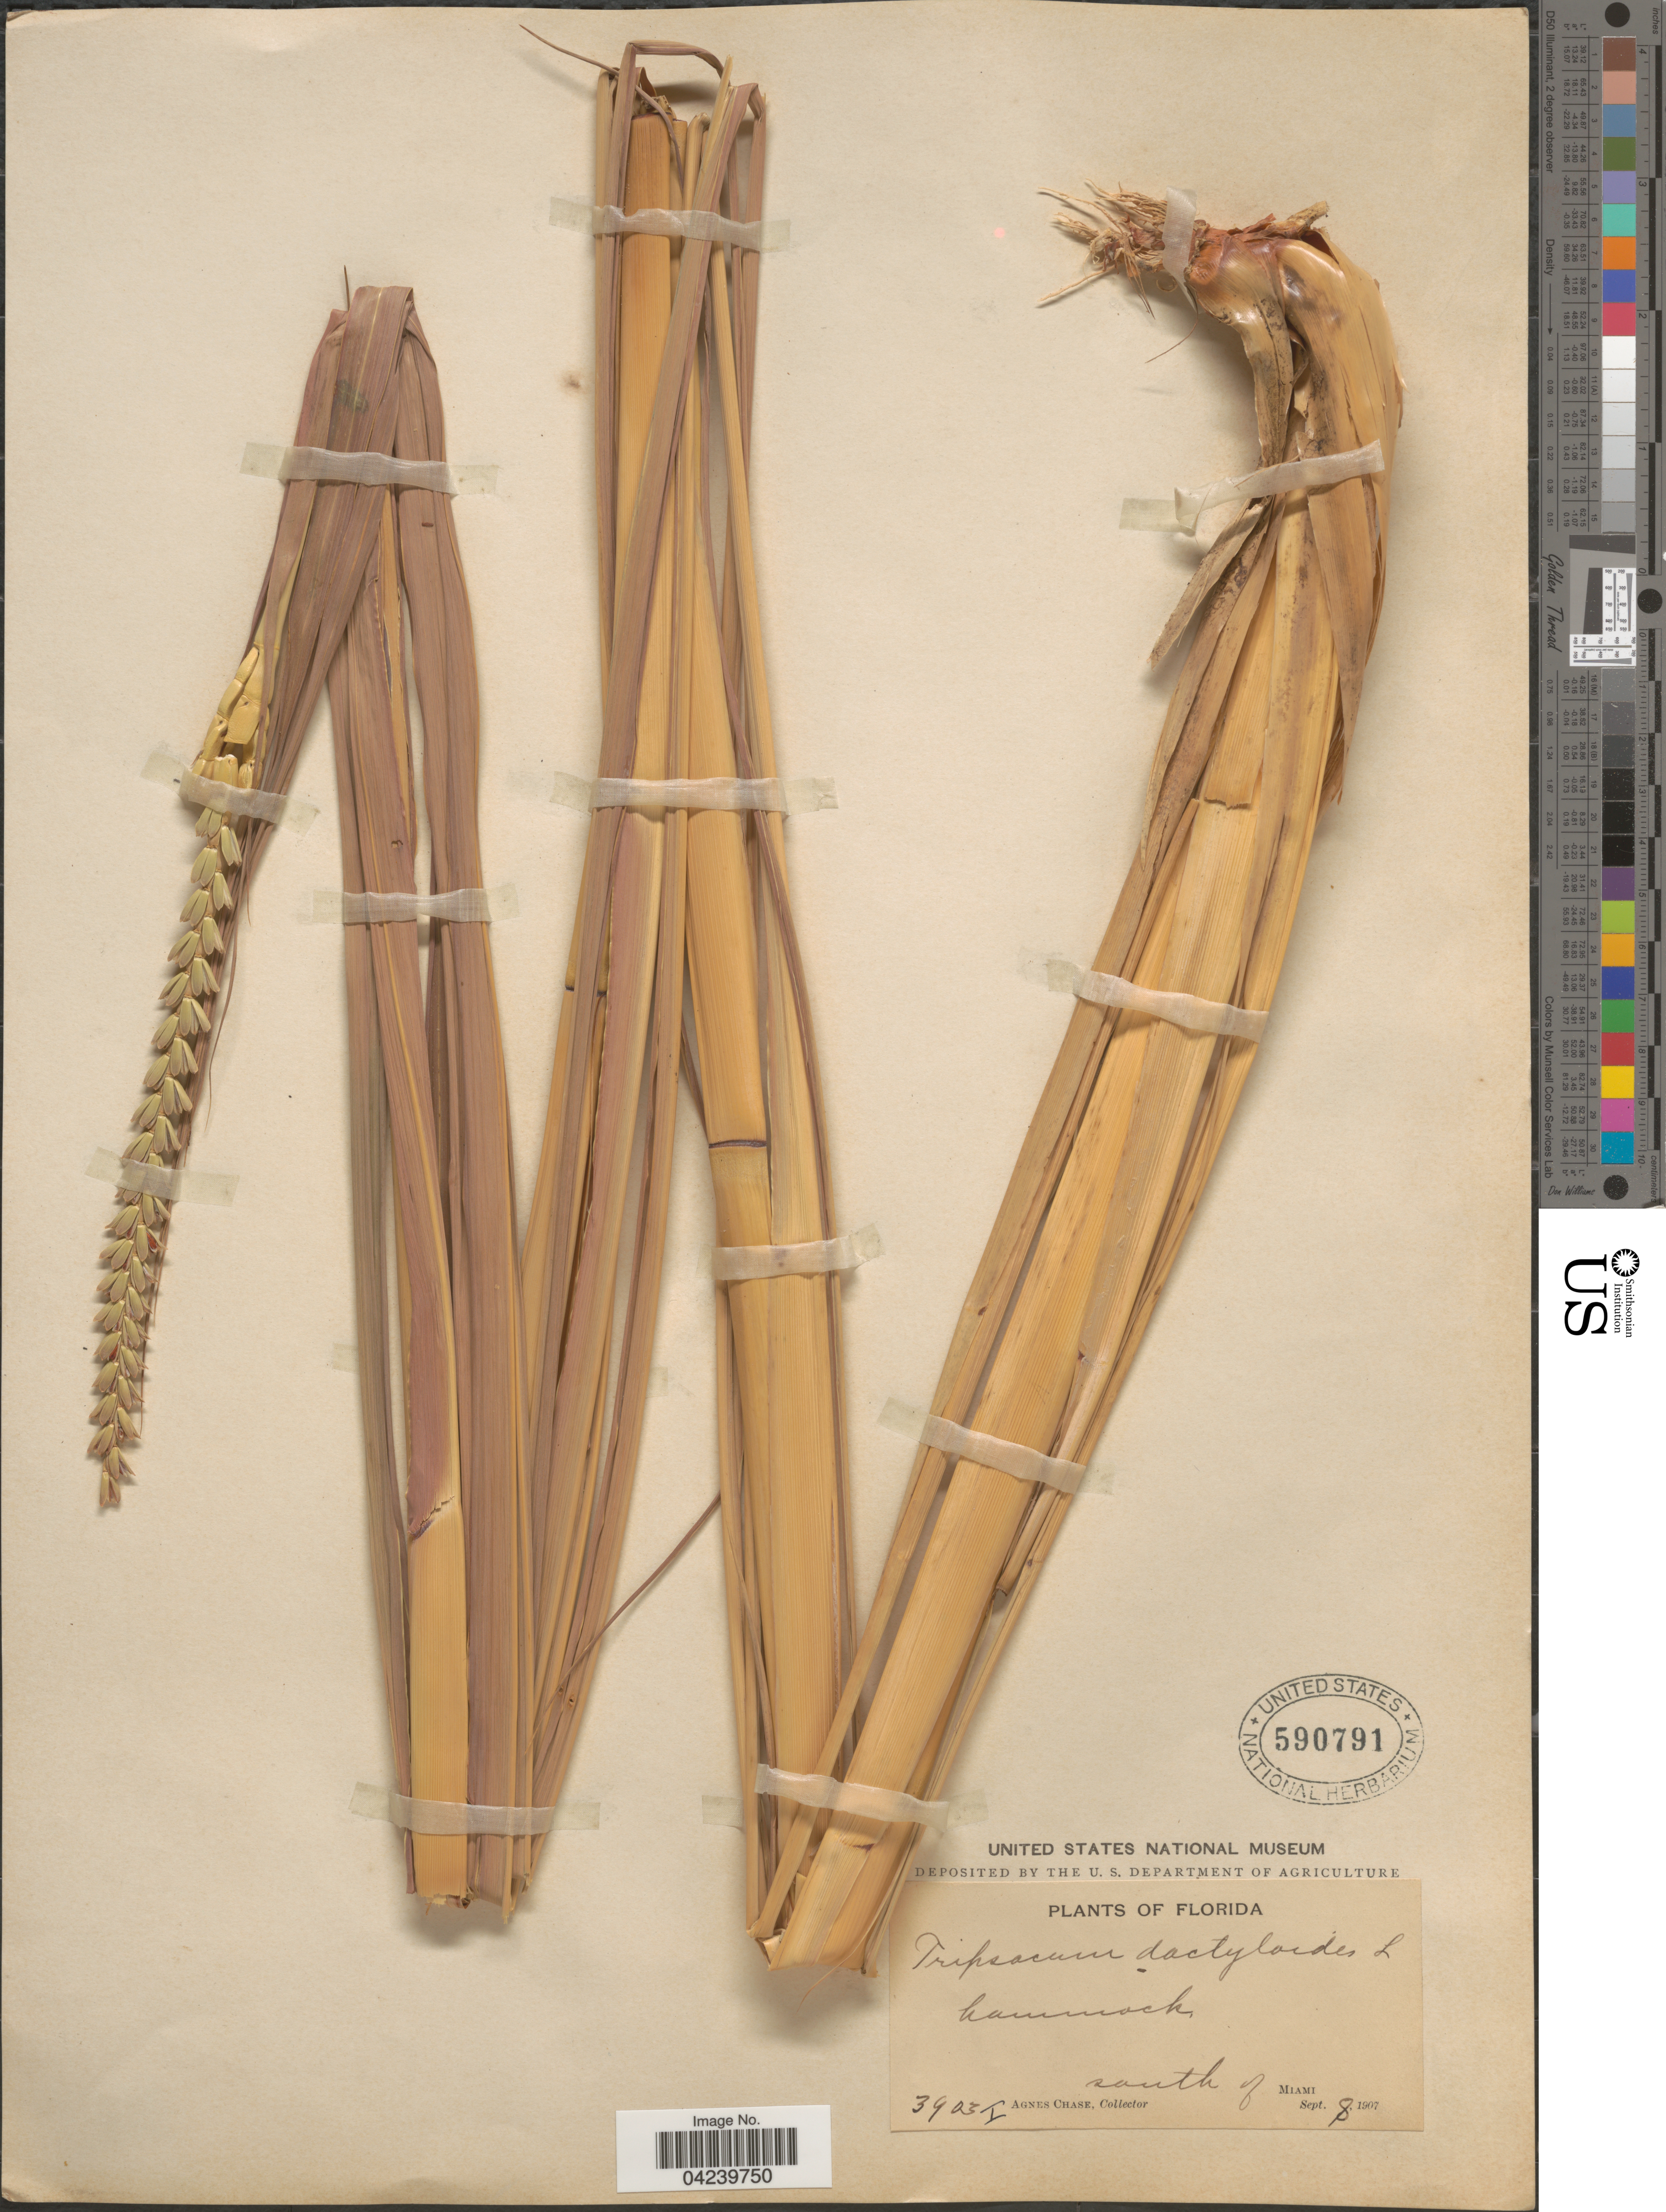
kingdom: Plantae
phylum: Tracheophyta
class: Liliopsida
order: Poales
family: Poaceae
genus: Tripsacum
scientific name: Tripsacum dactyloides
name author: (L.) L.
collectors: A. Chase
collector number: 3903I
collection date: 1907-09-08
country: United States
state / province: Florida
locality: Hammock. South of Miami.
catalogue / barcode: US 590791